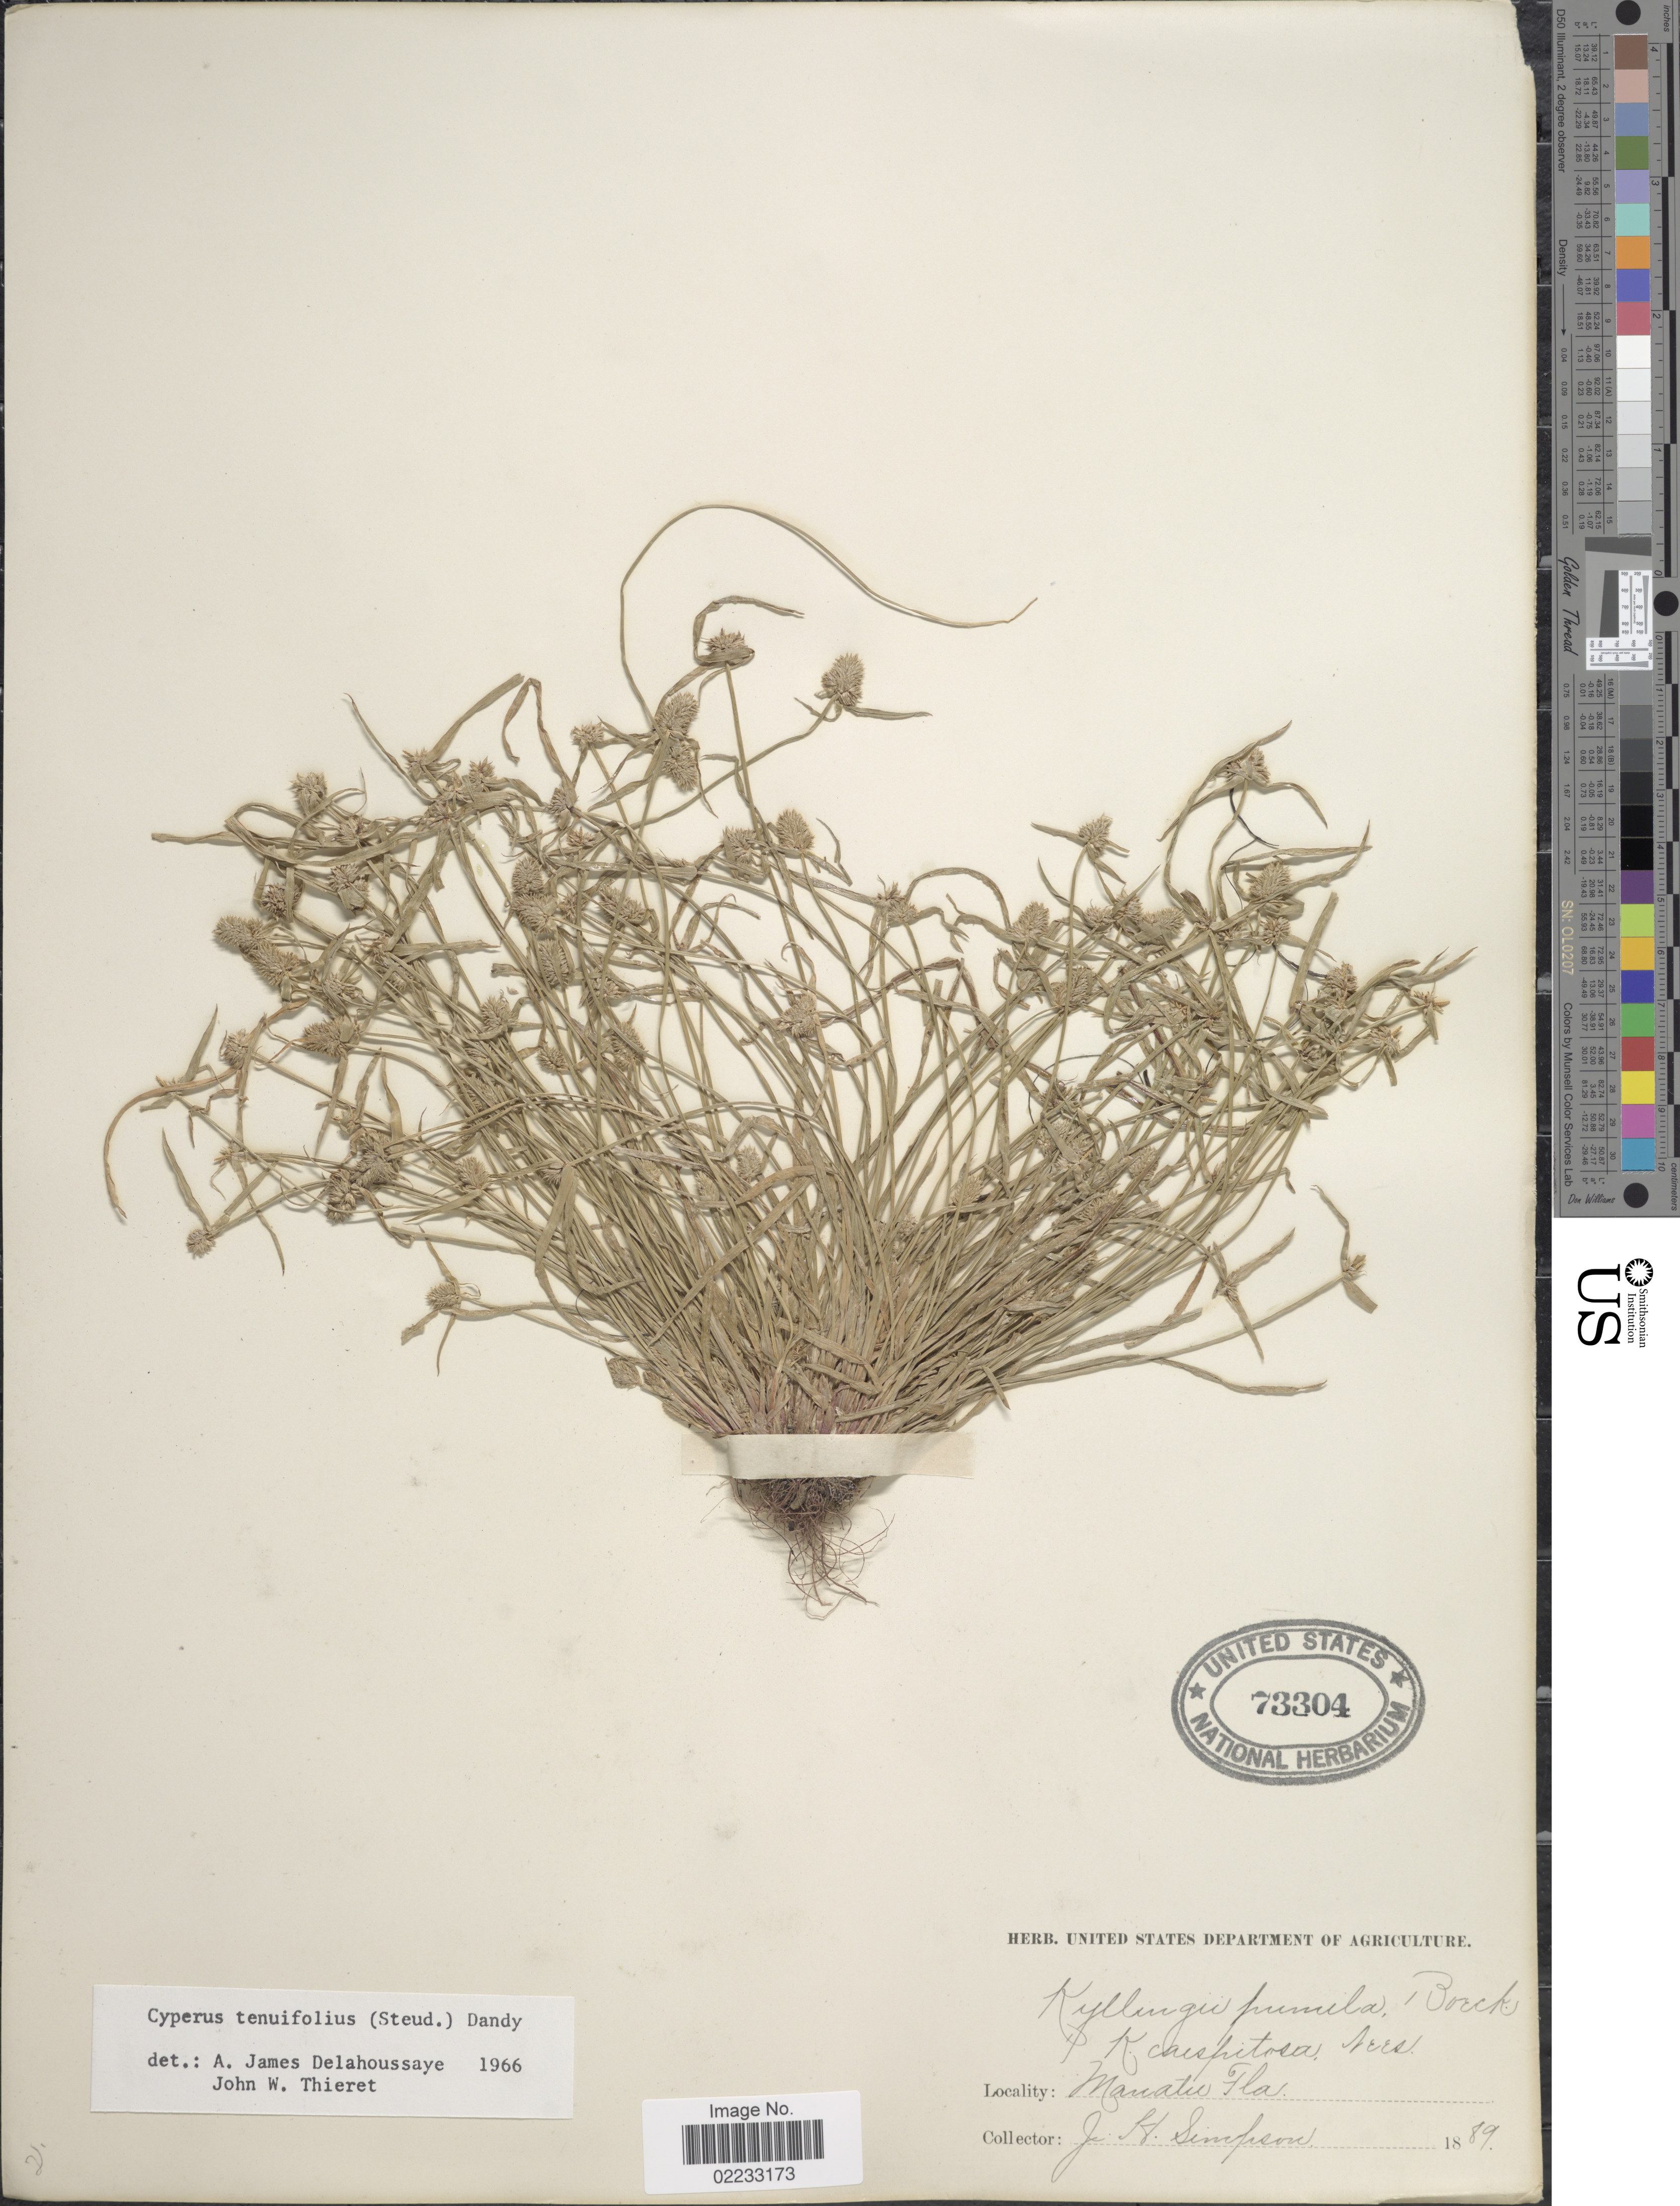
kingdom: Plantae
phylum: Tracheophyta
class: Liliopsida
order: Poales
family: Cyperaceae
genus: Cyperus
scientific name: Cyperus hortensis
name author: (Salzm. ex Steud.) Dorr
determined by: Strong, Mark T., (BOT), Smithsonian Institution - National Museum of Natural History (UNITED STATES)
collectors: J. H. Simpson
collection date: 1889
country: United States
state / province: Florida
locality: Manatee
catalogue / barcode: US 73304